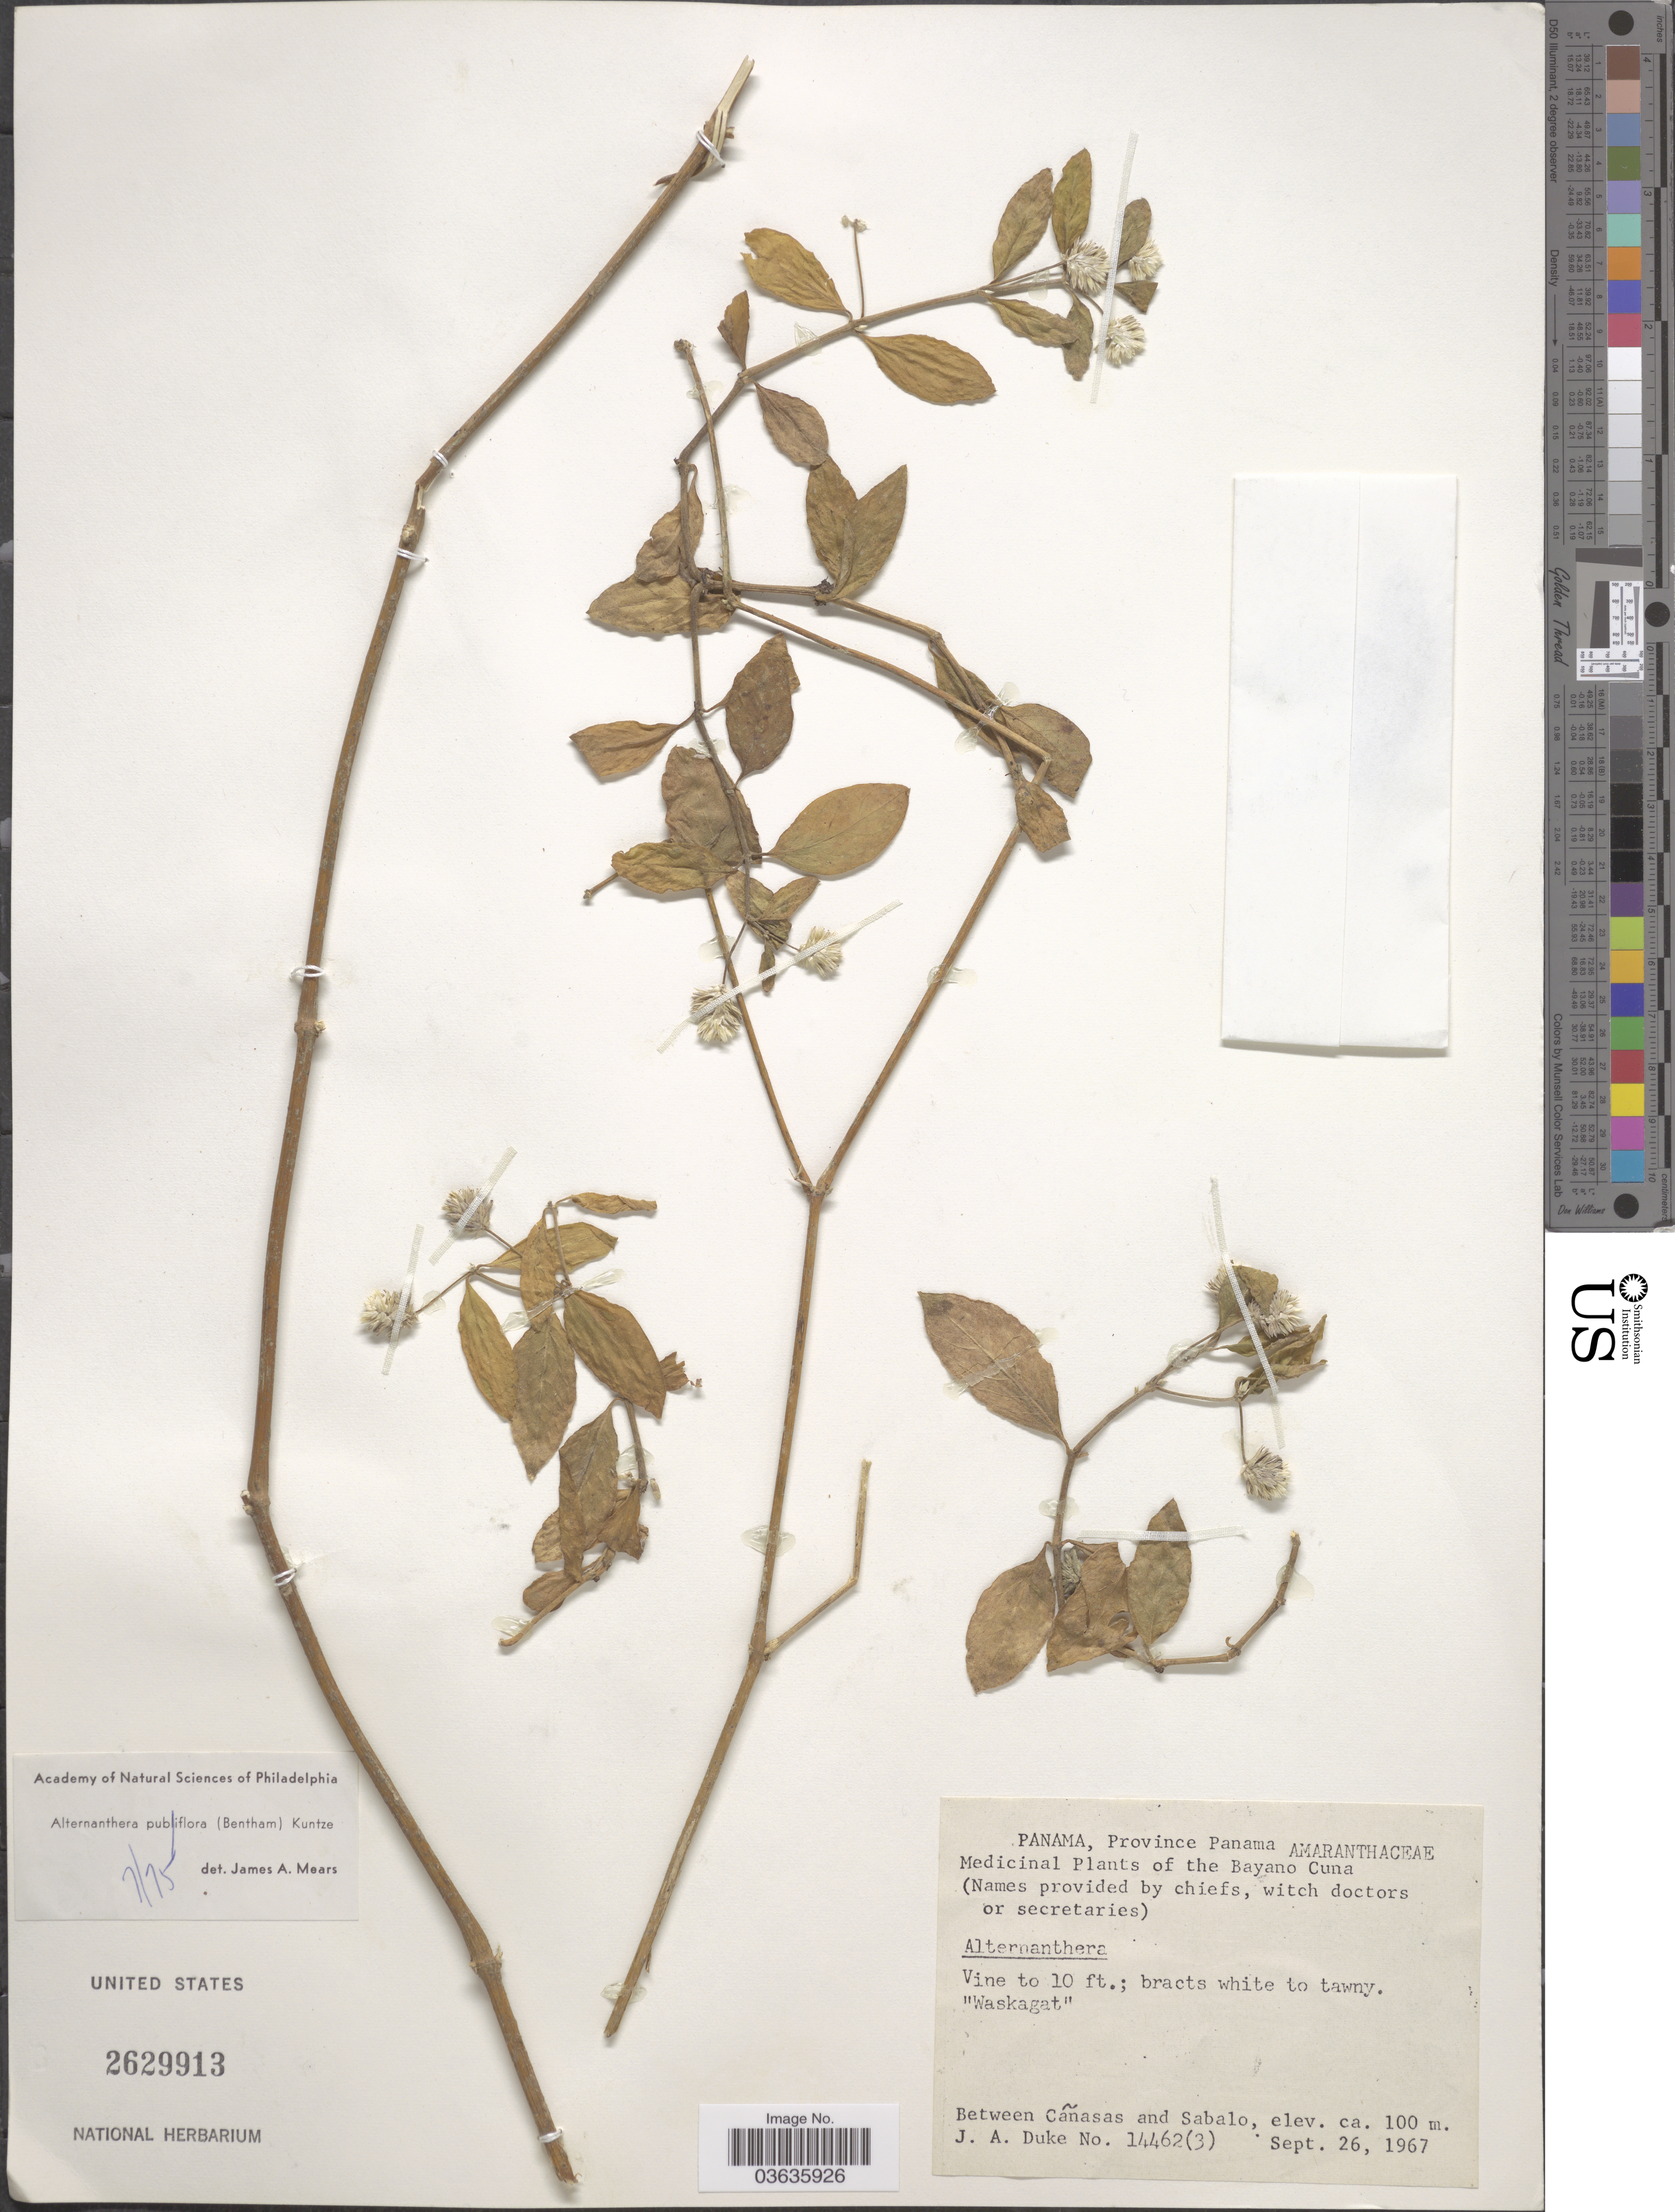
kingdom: Plantae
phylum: Tracheophyta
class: Magnoliopsida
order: Caryophyllales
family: Amaranthaceae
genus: Alternanthera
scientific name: Alternanthera pubiflora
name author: (Benth.) Kuntze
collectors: J. A. Duke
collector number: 14462(3)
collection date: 1967-09-26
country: Panama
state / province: Panamá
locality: Bayano Cuna. Between Cañasas and Sabalo.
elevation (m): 100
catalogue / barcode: US 2629913